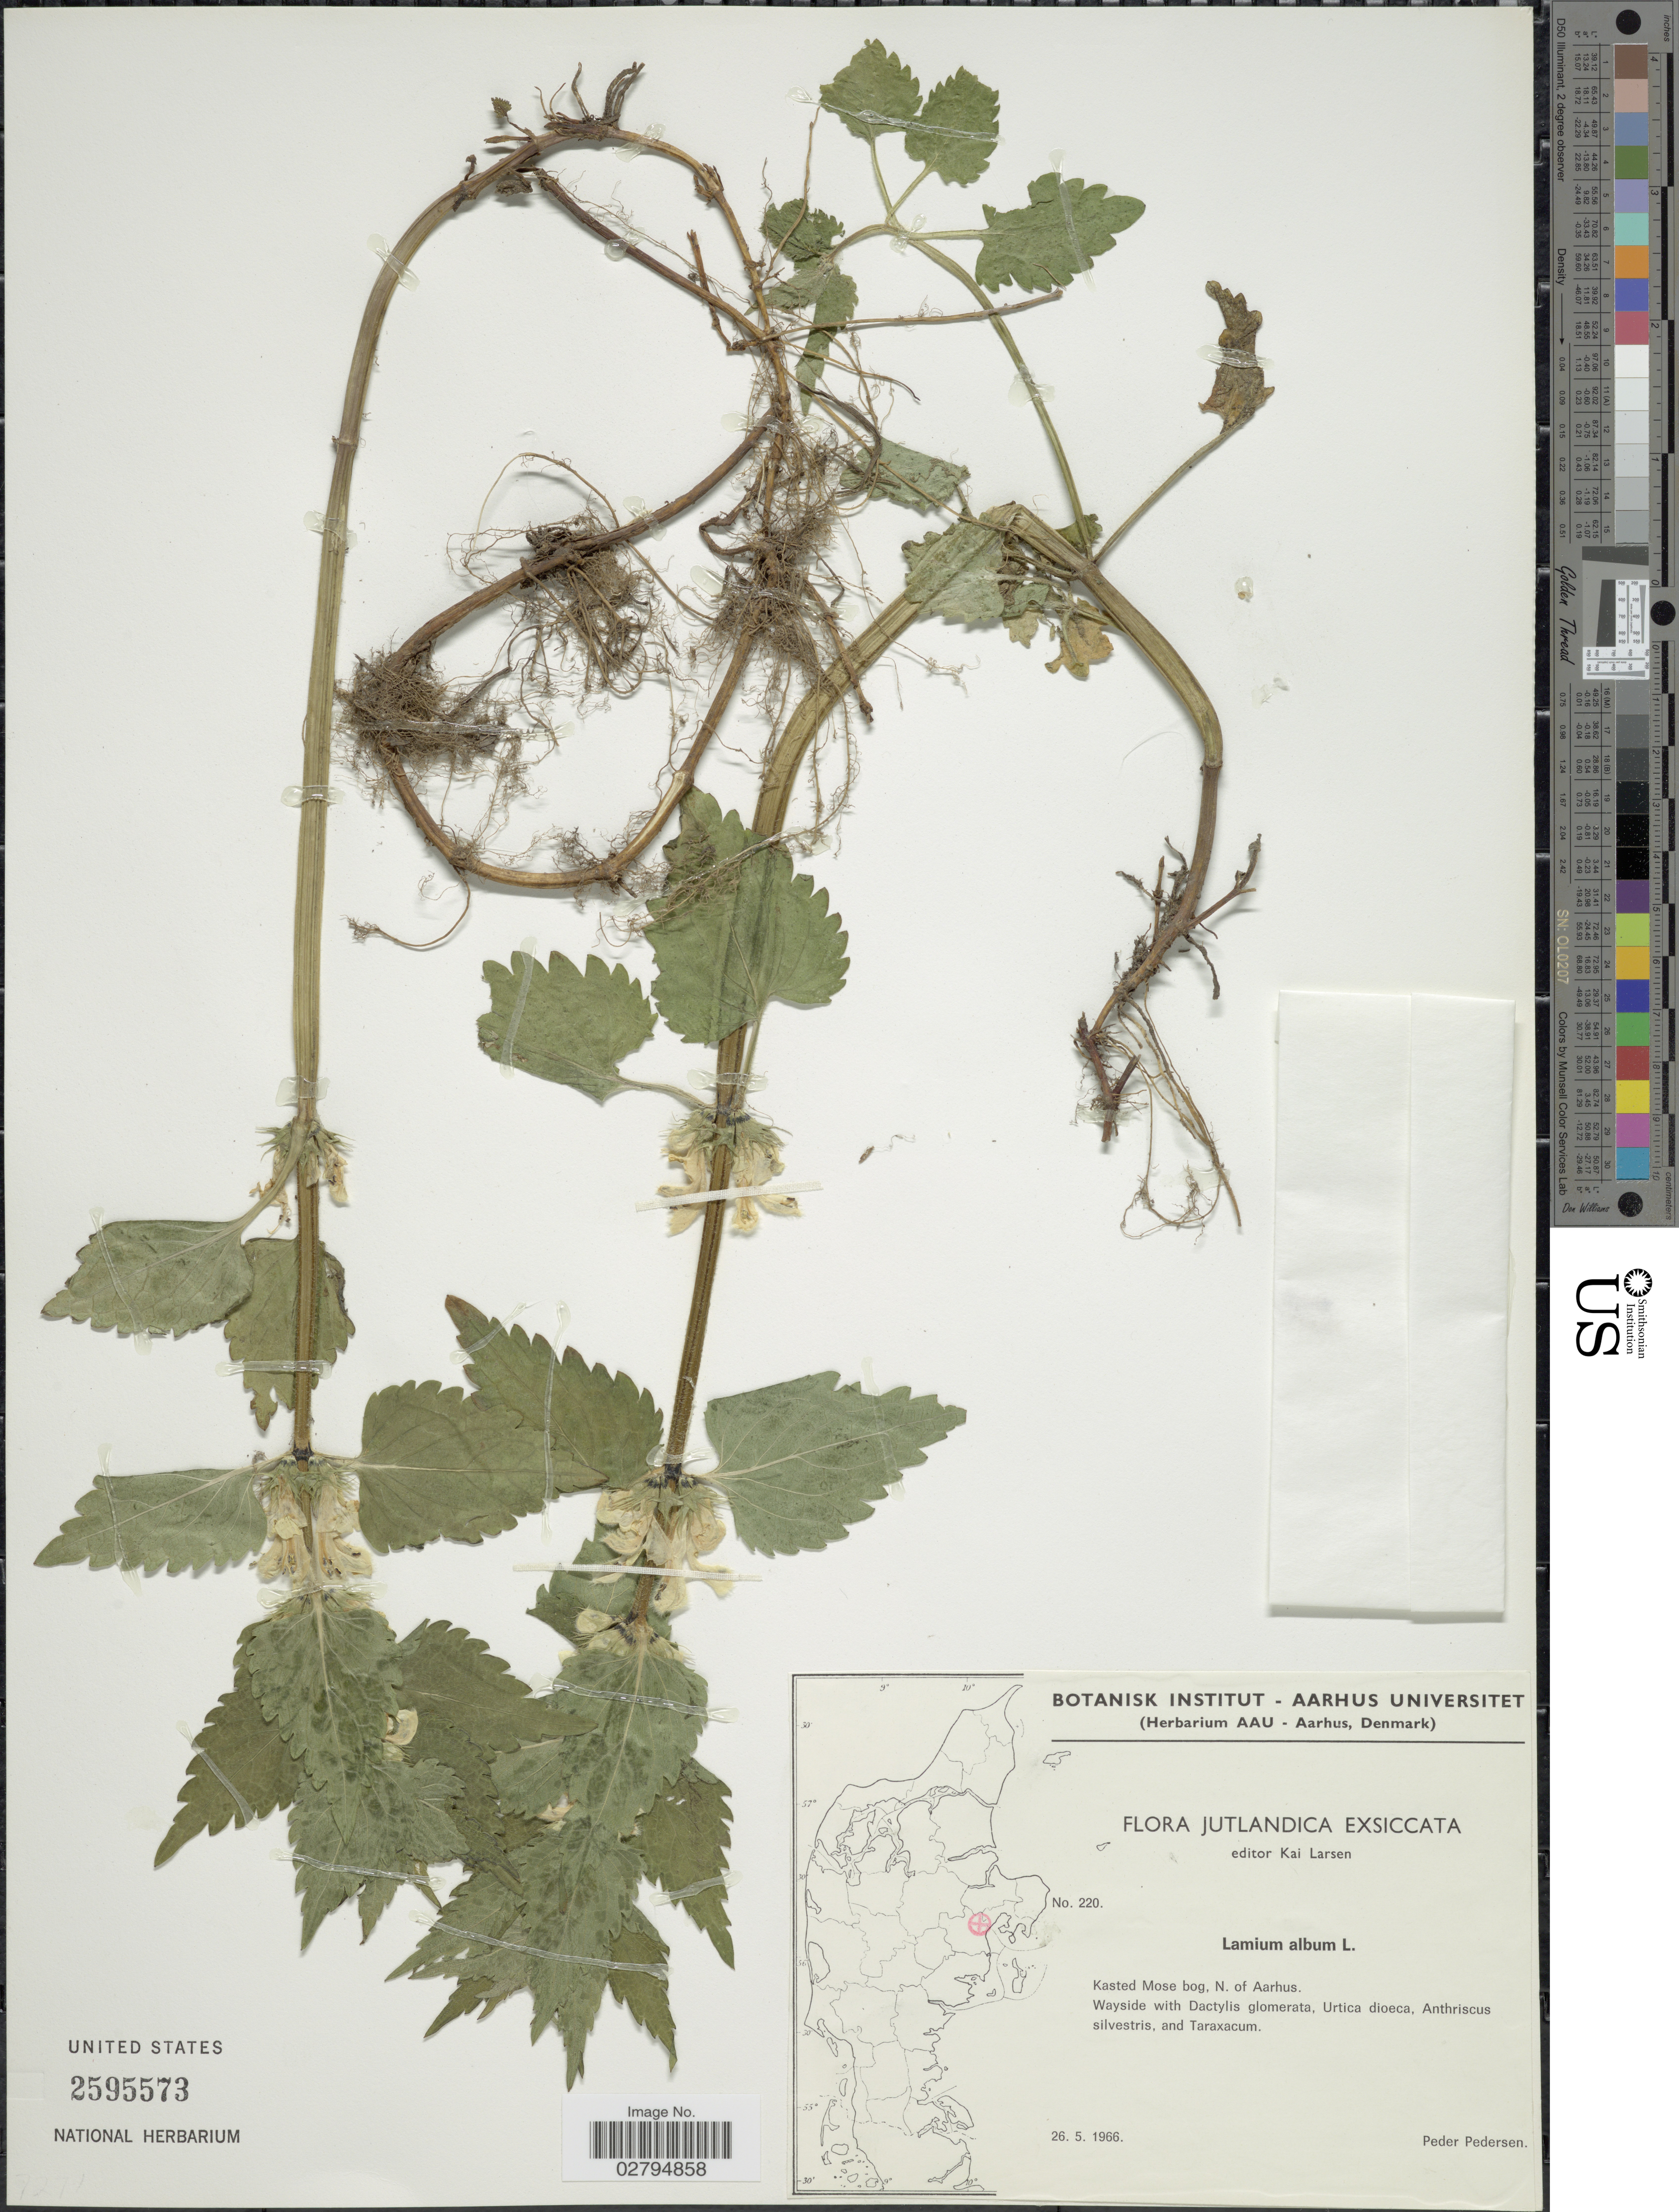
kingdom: Plantae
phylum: Tracheophyta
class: Magnoliopsida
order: Lamiales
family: Lamiaceae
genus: Lamium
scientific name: Lamium album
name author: L.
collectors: P. Pedersen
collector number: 220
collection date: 1966-05-26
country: Denmark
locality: Jutlandica. Kasted Mose bog, N. of Aarhus.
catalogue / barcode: US 2595573